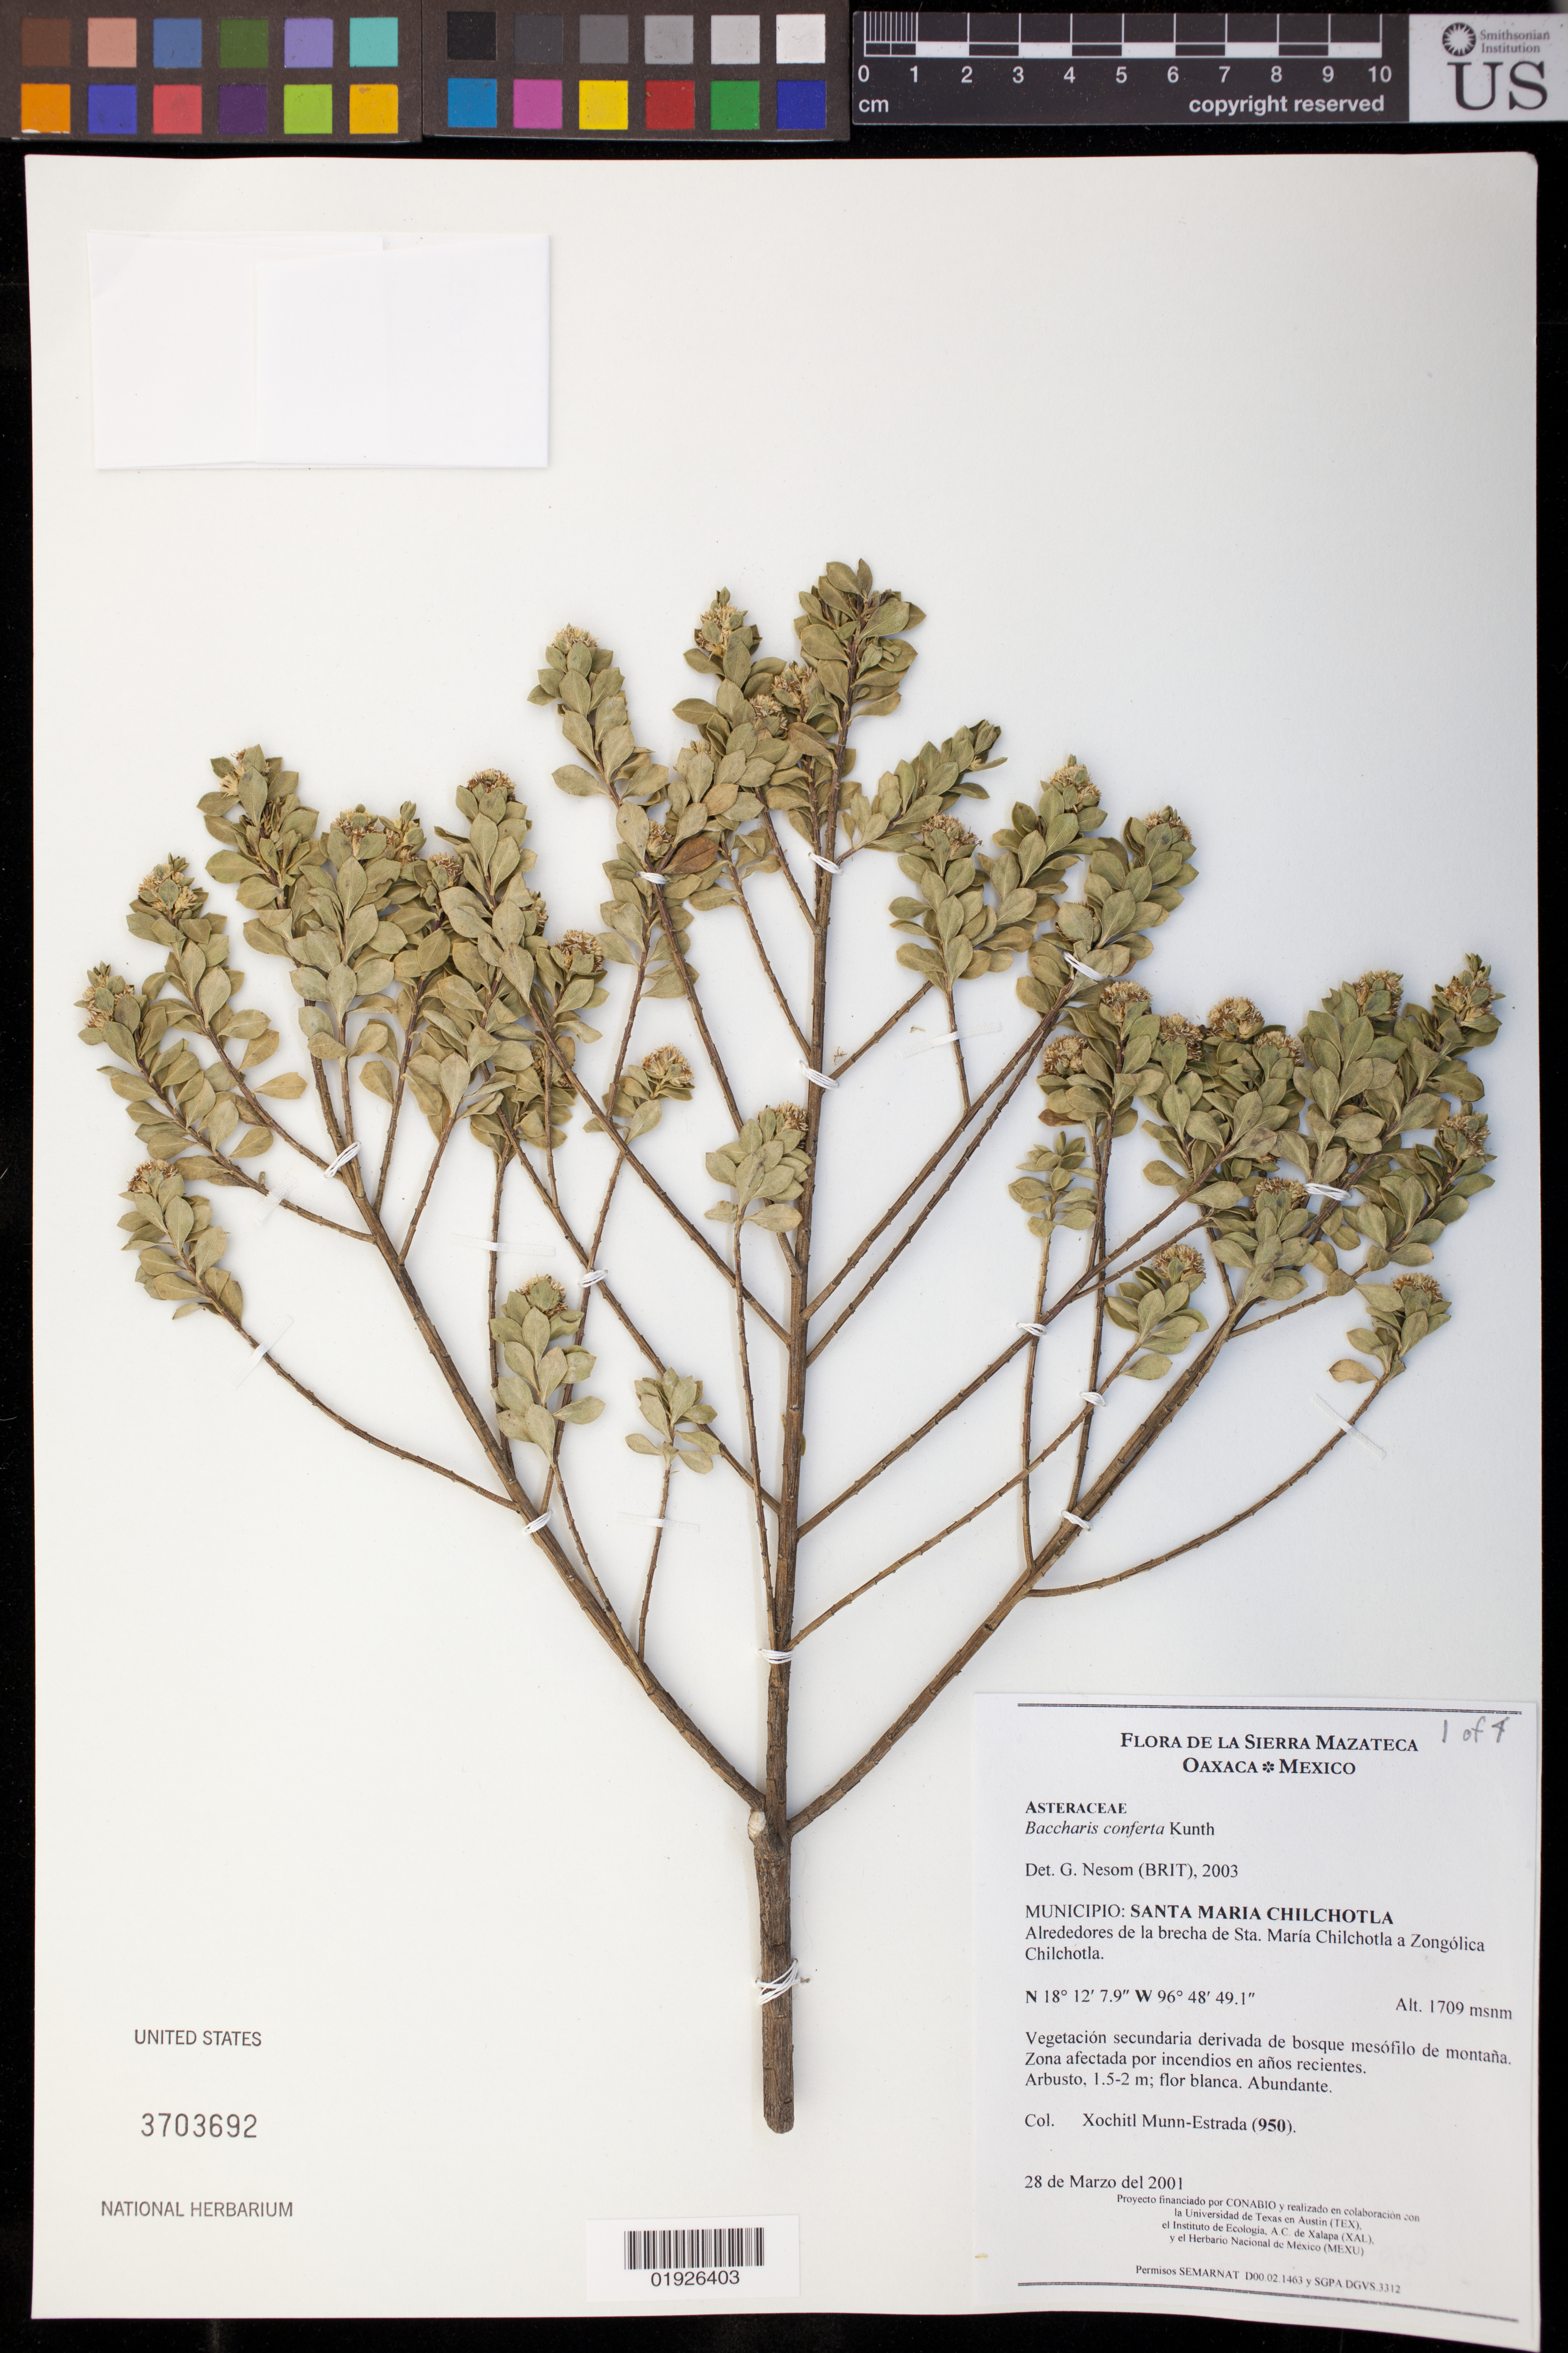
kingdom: Plantae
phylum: Tracheophyta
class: Magnoliopsida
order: Asterales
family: Asteraceae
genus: Baccharis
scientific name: Baccharis conferta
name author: Kunth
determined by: Nesom, Guy L.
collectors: X. Munn-Estrada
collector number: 950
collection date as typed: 28 de Marzo del 2001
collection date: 2001-03-28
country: Mexico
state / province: Oaxaca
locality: Municipio: Santa Maria Chilchotla, alrededores de la brecha de Sta. Maria Chilchotla a Zongolica Chilchotla.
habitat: Vegetacion secundaria derivada de bosque mesofilo de montana. Zona afectada por incendios en anos recientes.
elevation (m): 1709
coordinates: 18 12 7.9 N, 96 48 49.1 W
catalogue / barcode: US 3703692